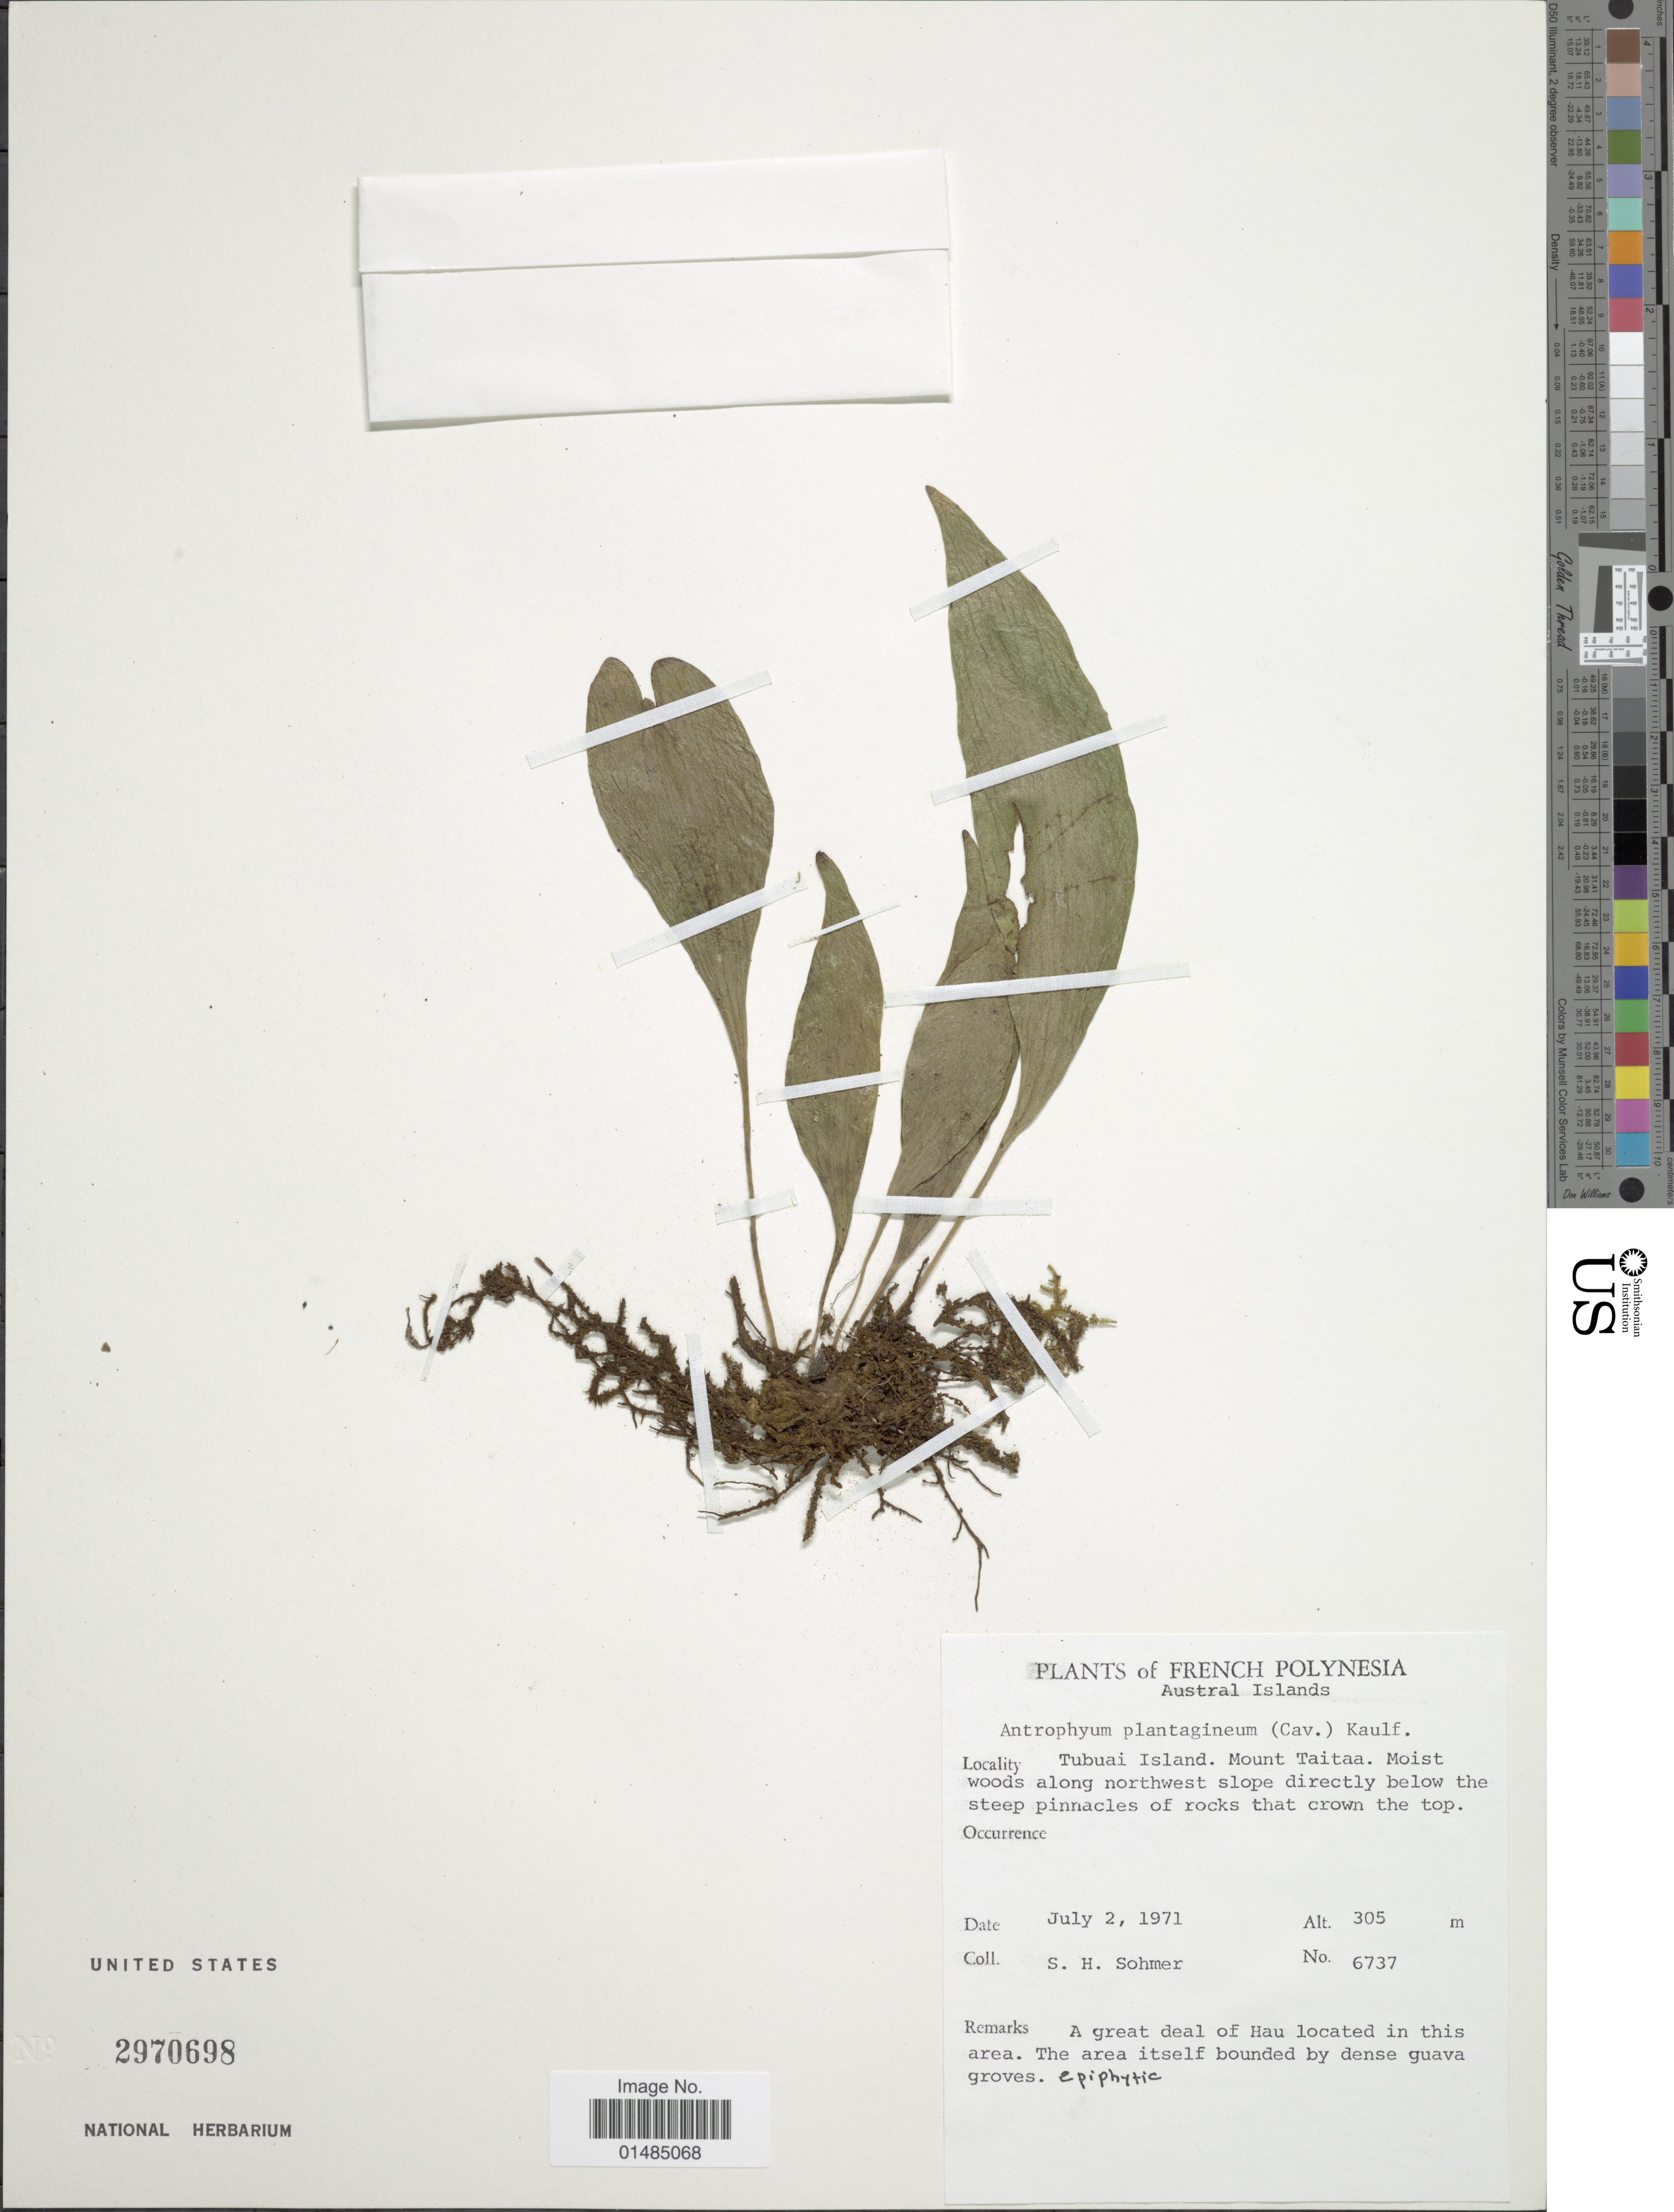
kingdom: Plantae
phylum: Tracheophyta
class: Polypodiopsida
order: Polypodiales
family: Pteridaceae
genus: Antrophyum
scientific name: Antrophyum lessonii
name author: Bory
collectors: S. H. Sohmer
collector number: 6737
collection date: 1971-07-02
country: French Polynesia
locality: French Polynesia, Austral Islands, Tubuai Island, Mount Taitaa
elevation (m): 305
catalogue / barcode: US 2970698